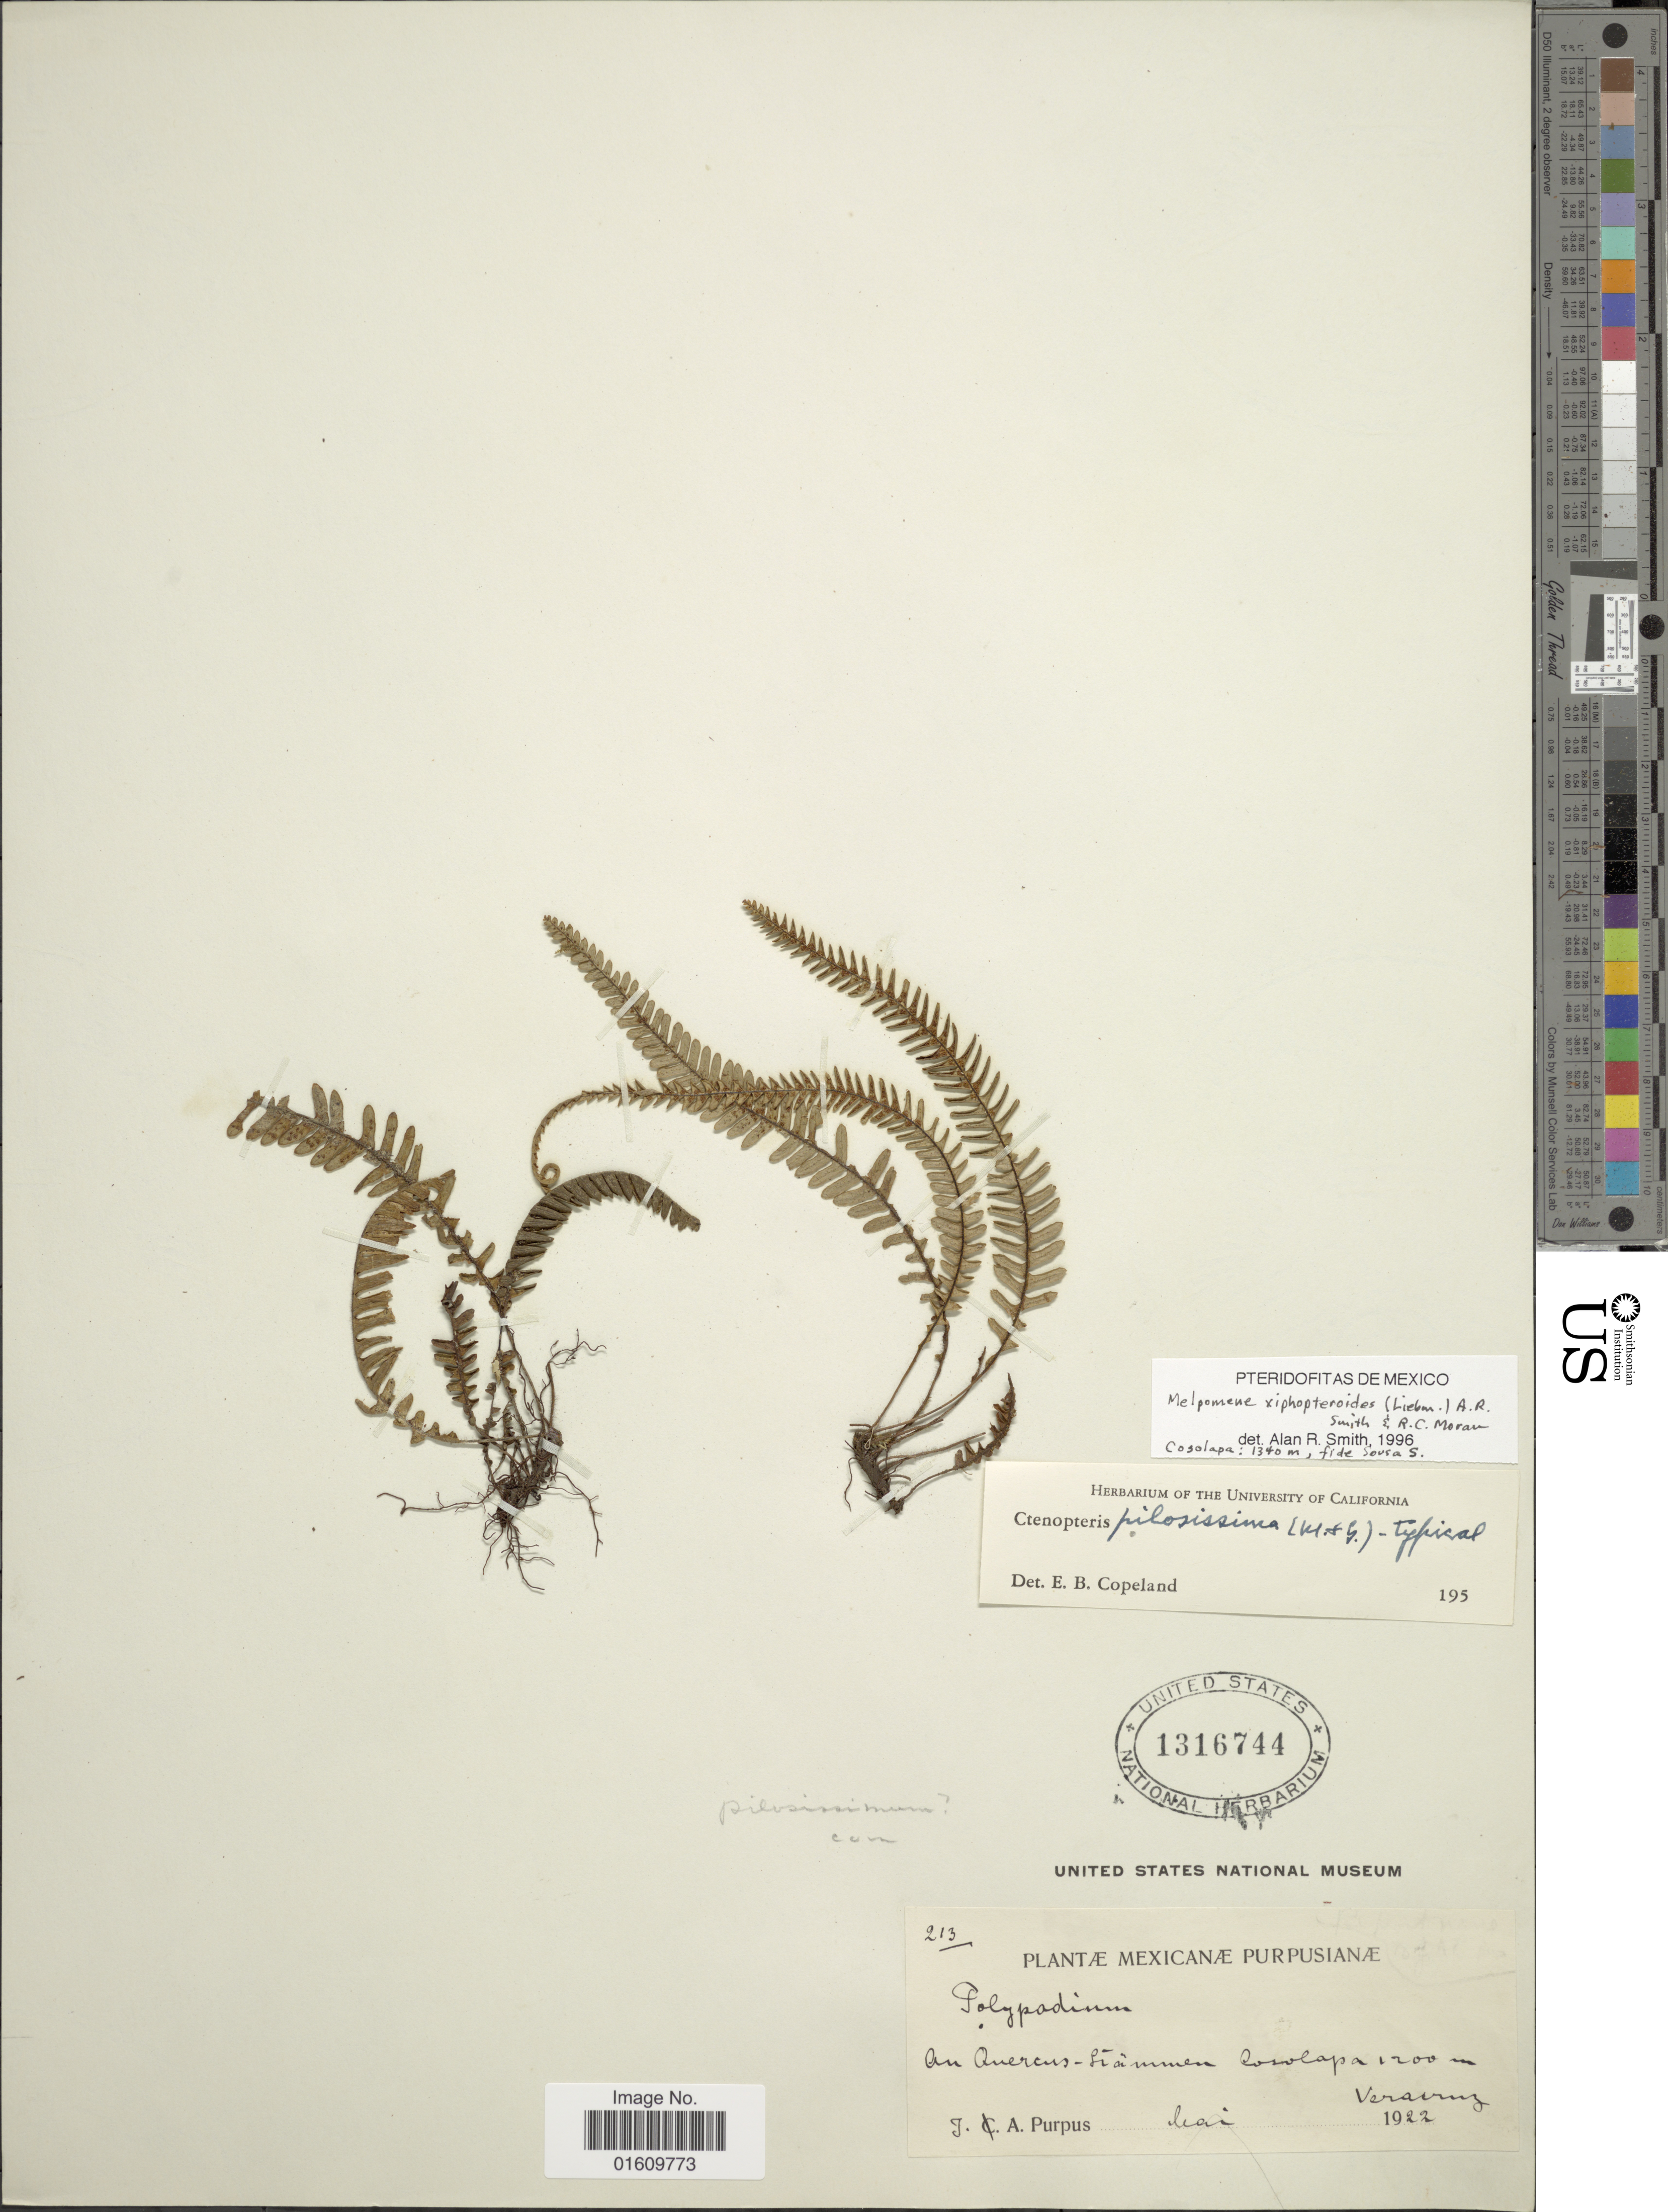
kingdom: Plantae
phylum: Tracheophyta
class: Polypodiopsida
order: Polypodiales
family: Polypodiaceae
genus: Melpomene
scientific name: Melpomene xiphopteroides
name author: (Liebm.) A.R. Sm. & R.C. Moran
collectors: J. A. Purpus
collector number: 213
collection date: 1922-05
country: Mexico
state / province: Veracruz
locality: Au Quercus - Grammen, Cosolapa, Vera Cruz.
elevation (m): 1200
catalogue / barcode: US 1316744